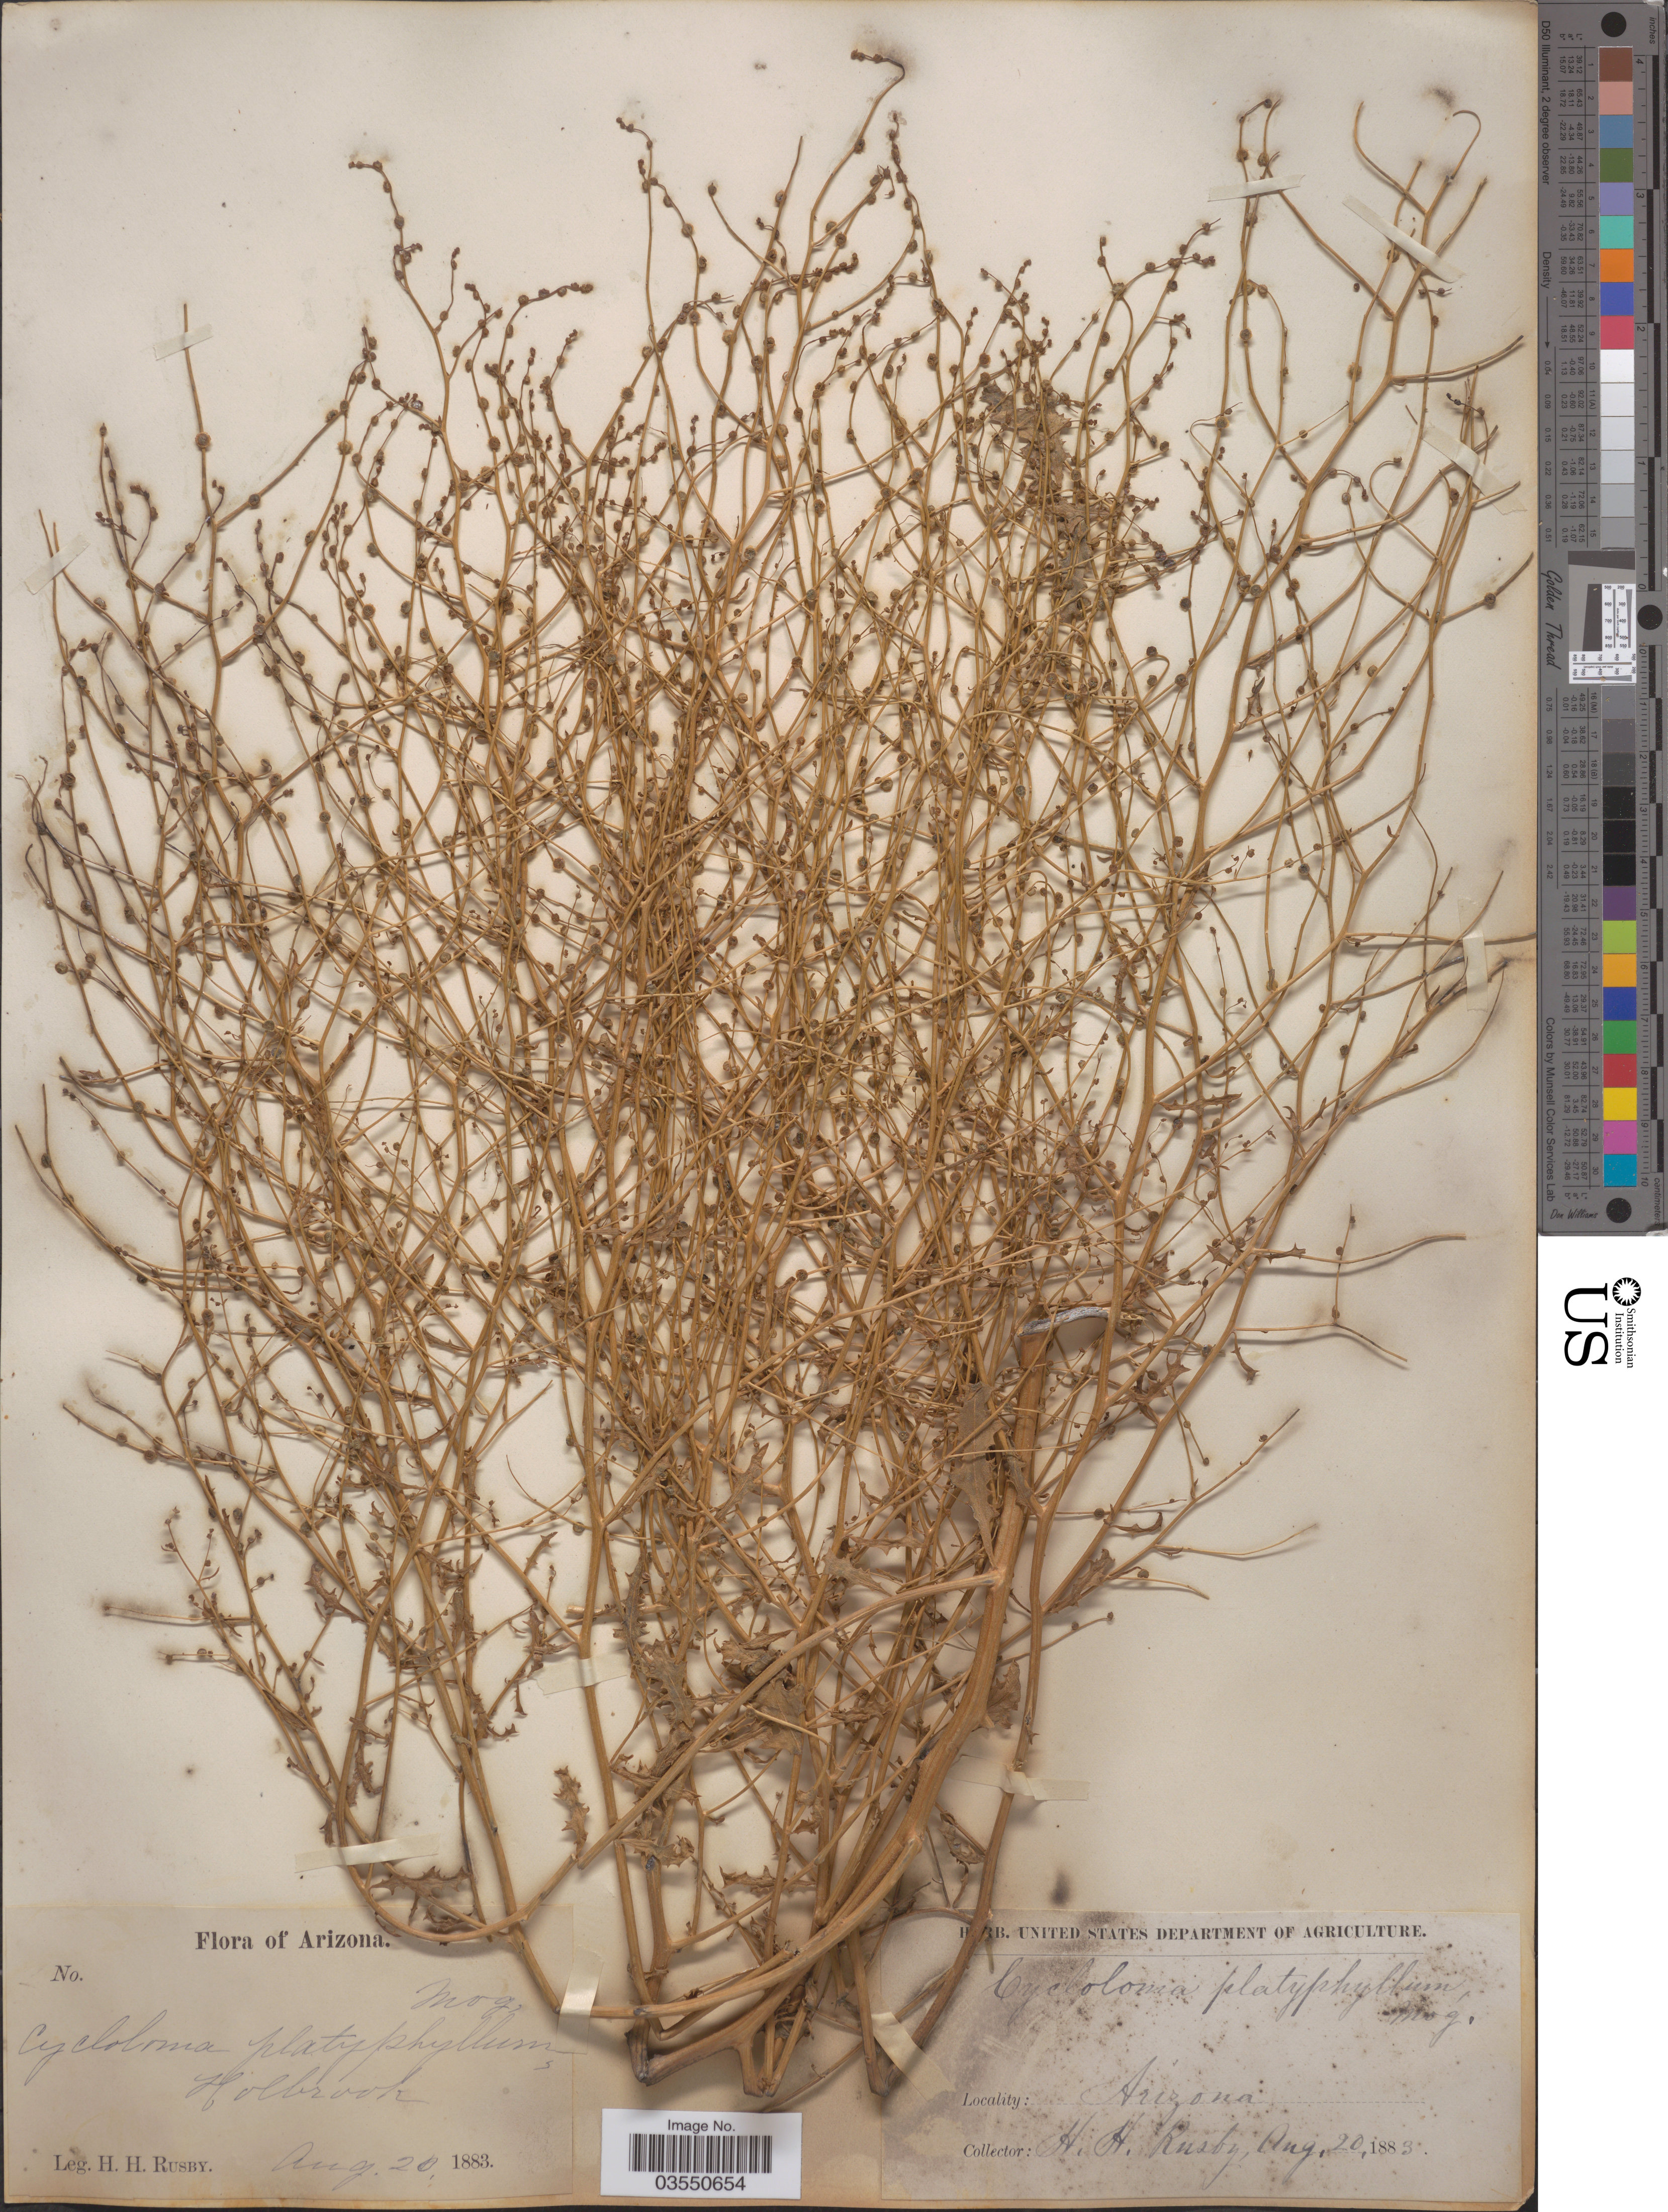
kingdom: Plantae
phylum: Tracheophyta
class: Magnoliopsida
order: Caryophyllales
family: Amaranthaceae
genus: Dysphania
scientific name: Dysphania atriplicifolia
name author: (Spreng.) G. Kadereit et al.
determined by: U.S. National Herbarium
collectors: H. H. Rusby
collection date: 1883-08-20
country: United States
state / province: Arizona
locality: Holbrook.